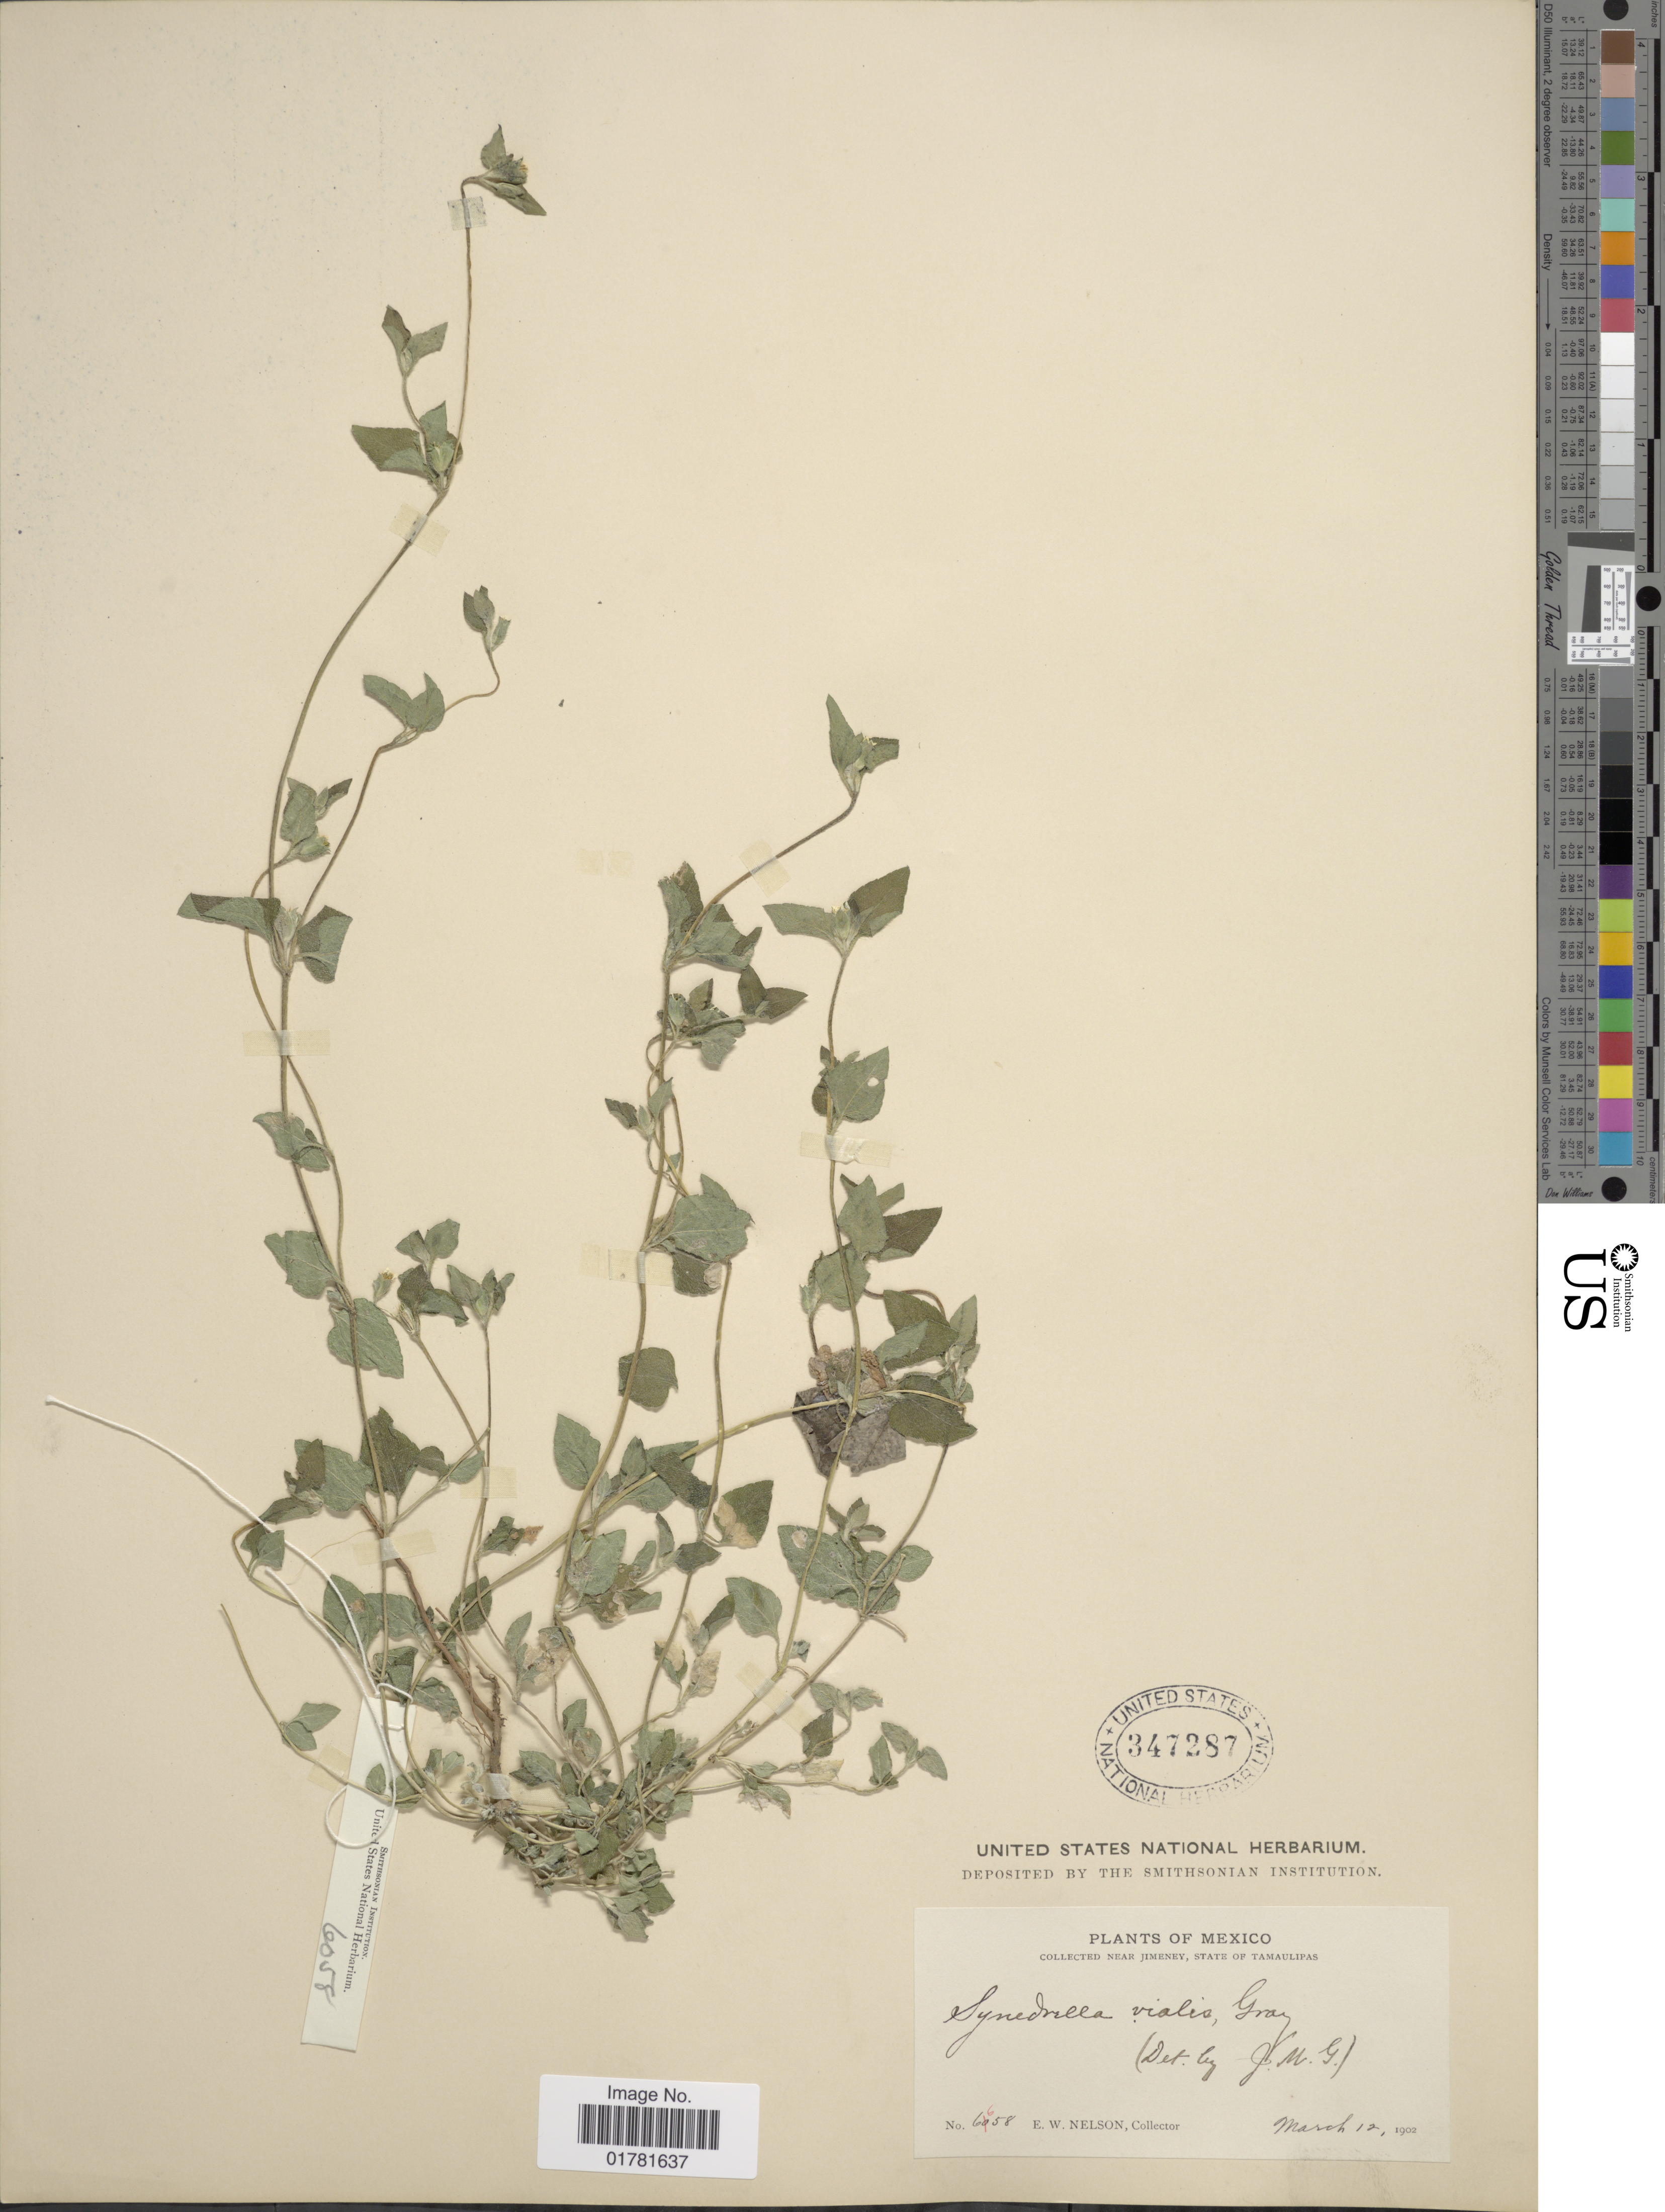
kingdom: Plantae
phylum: Tracheophyta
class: Magnoliopsida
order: Asterales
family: Asteraceae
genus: Calyptocarpus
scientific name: Calyptocarpus vialis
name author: Less.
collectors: E. W. Nelson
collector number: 6658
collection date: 1902-03-12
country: Mexico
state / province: Tamaulipas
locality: Near Jimeney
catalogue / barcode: US 347287